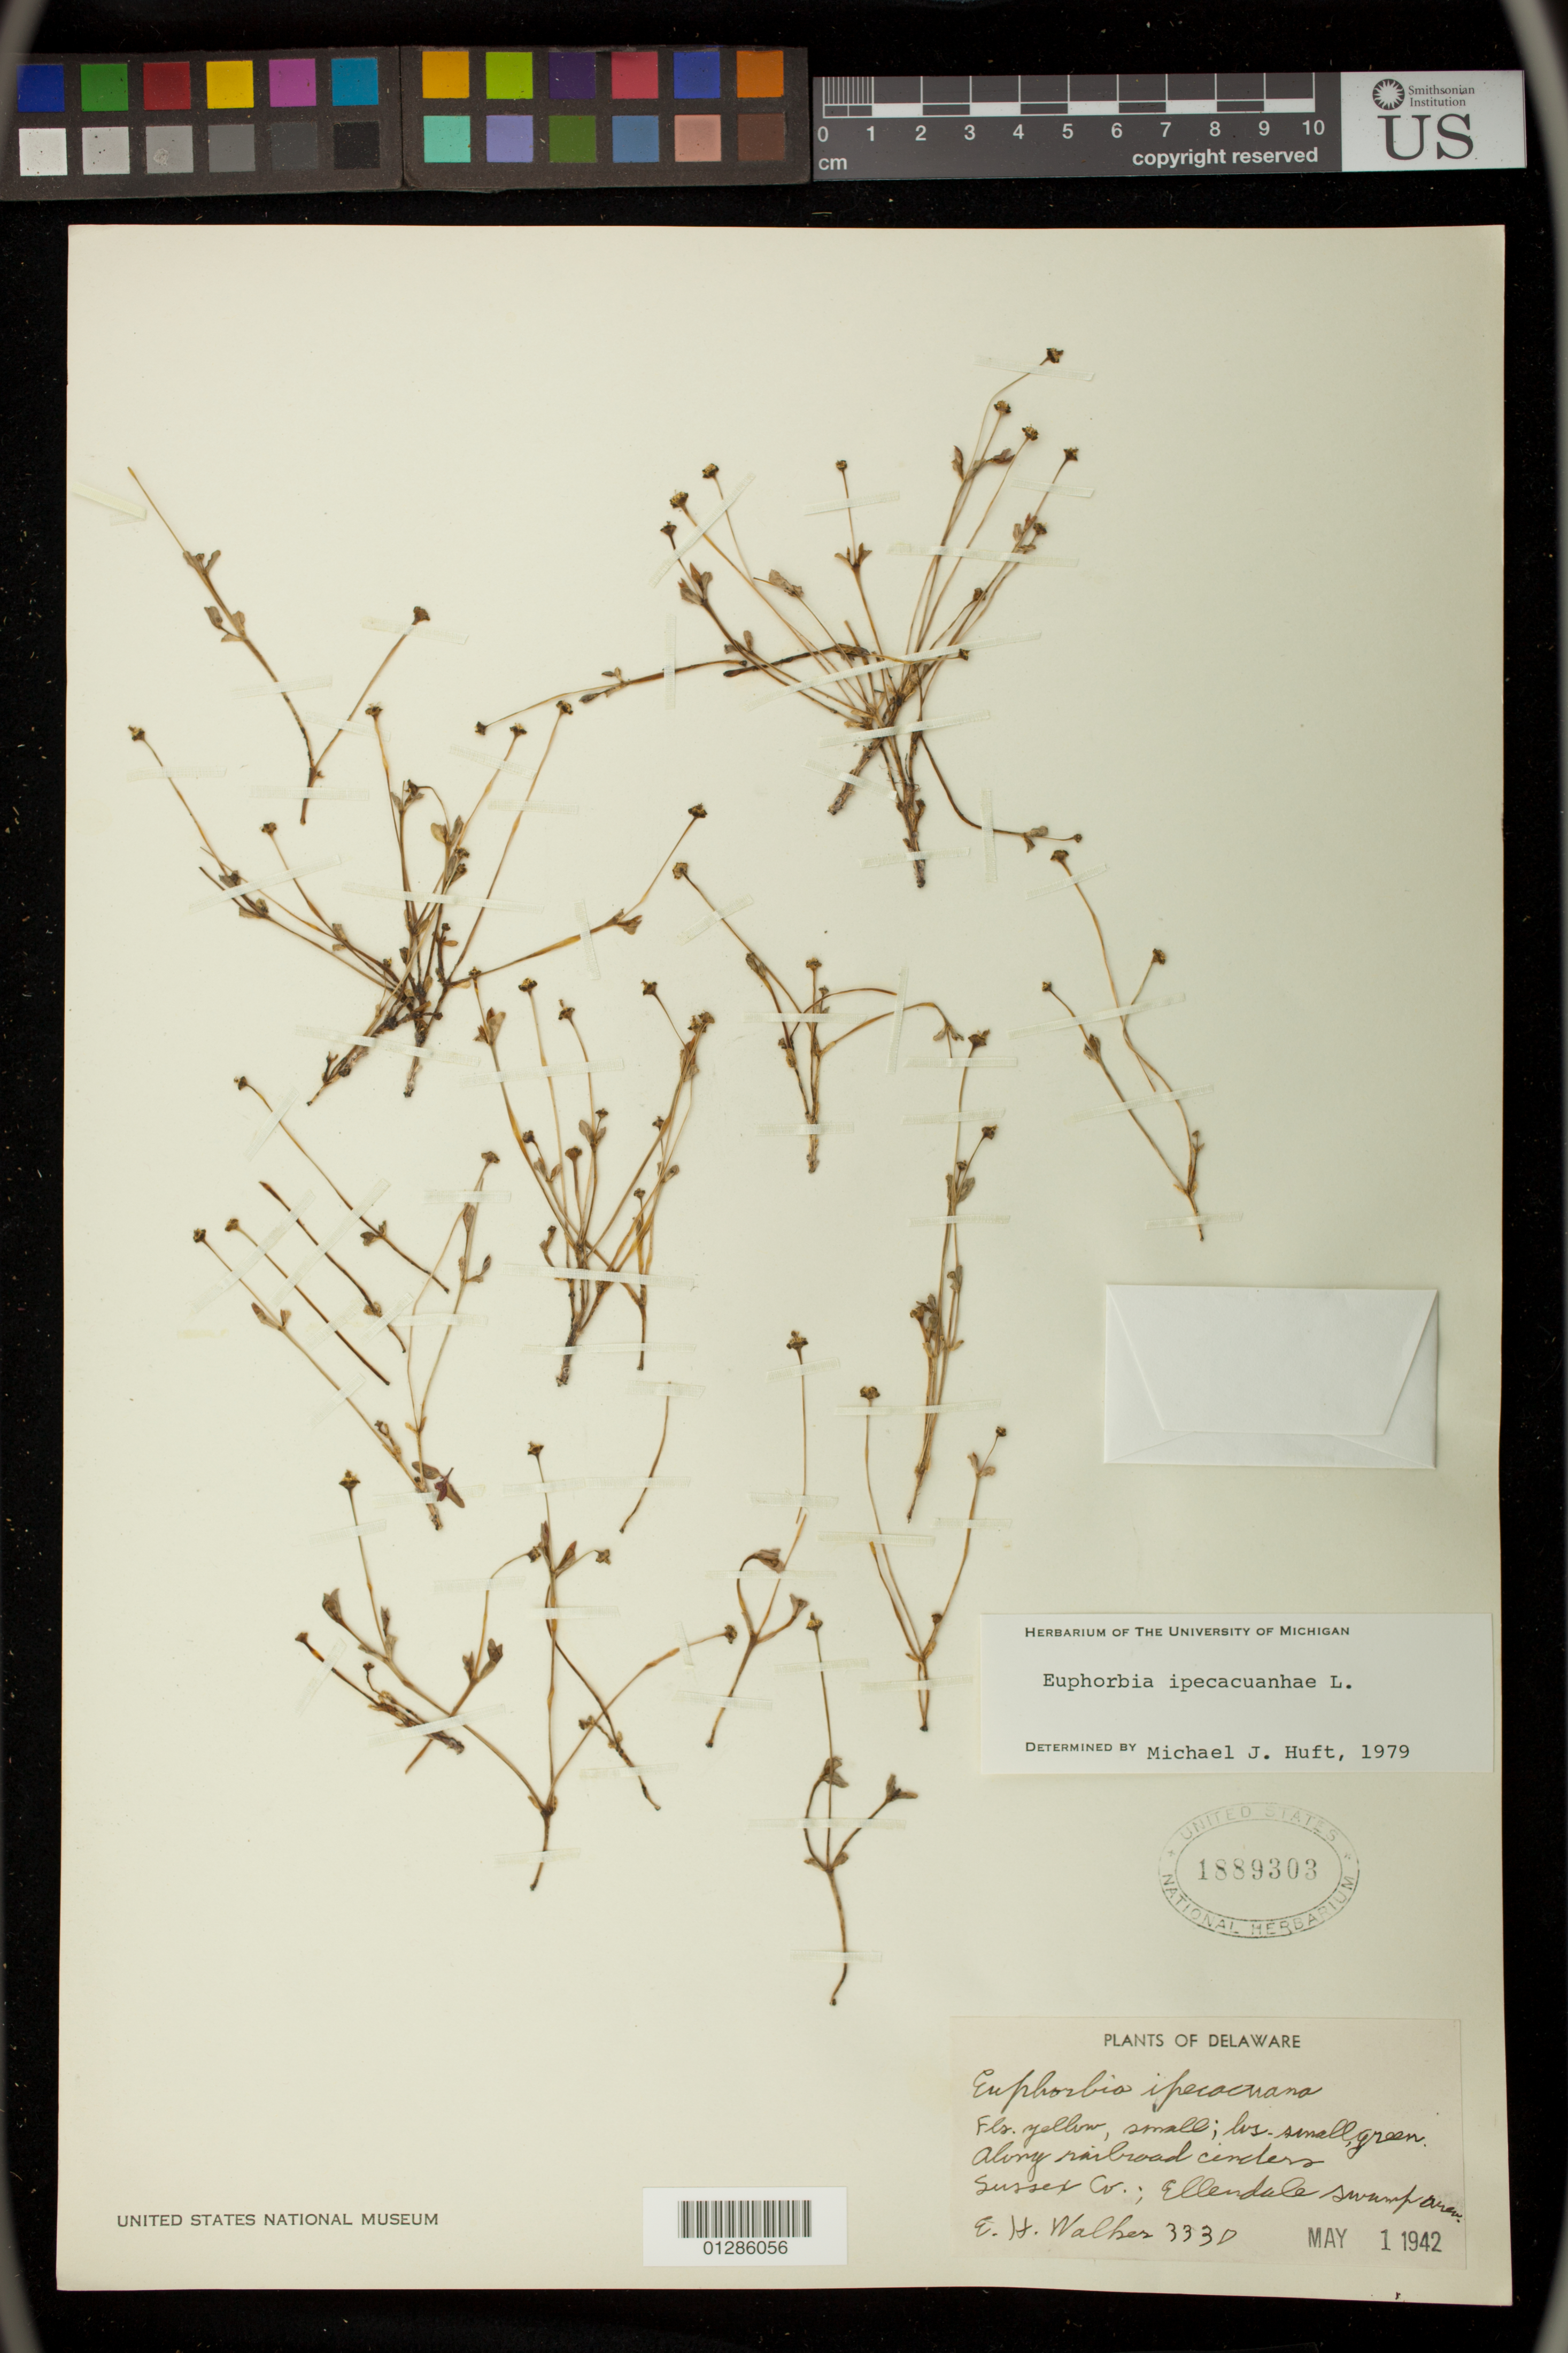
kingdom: Plantae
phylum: Tracheophyta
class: Magnoliopsida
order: Malpighiales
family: Euphorbiaceae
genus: Euphorbia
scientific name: Euphorbia ipecacuanhae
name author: L.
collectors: E. H. Walker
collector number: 3330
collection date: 1942-05-01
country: United States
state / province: Delaware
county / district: Sussex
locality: Ellendale swamp area, along railroad cinders.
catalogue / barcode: US 1889303